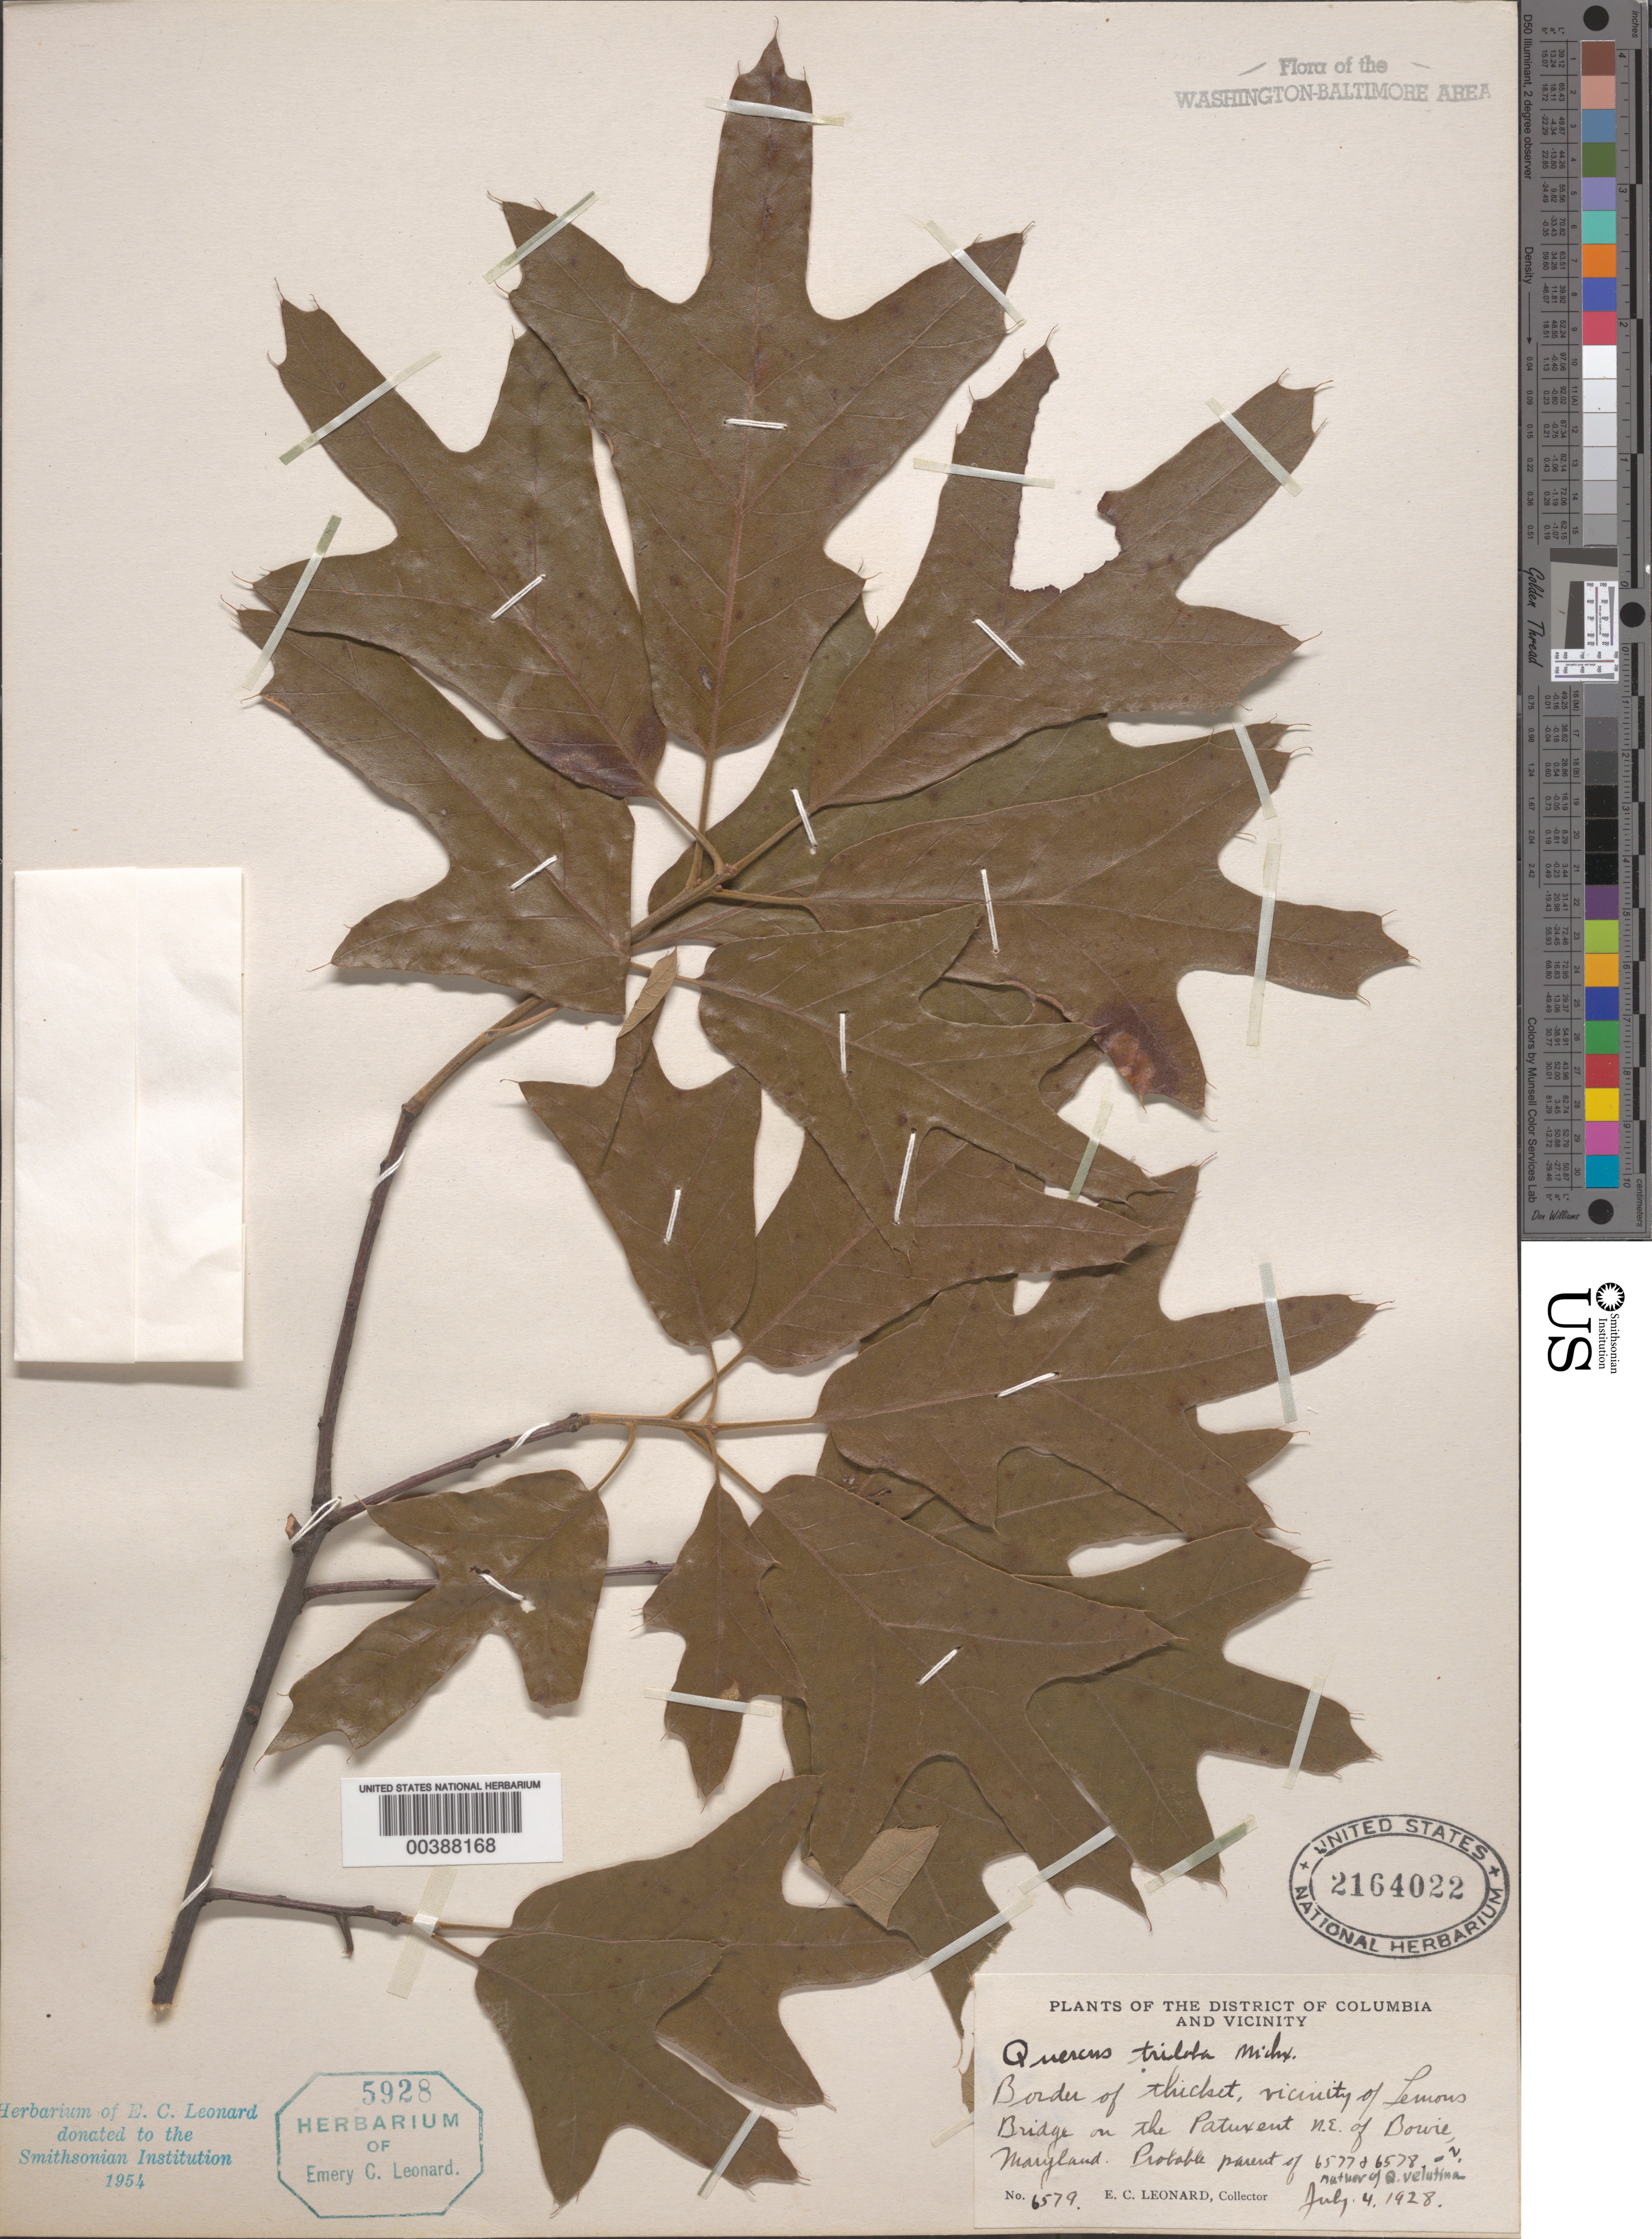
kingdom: Plantae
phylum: Tracheophyta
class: Magnoliopsida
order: Fagales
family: Fagaceae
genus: Quercus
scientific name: Quercus falcata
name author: Michx.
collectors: E. C. Leonard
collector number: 6579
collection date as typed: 04 Jul 1928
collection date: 1928-07-04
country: United States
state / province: Maryland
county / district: Anne Arundel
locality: Lemons Bridge, Patuxent River, northeast of Bowie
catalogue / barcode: US 2164022